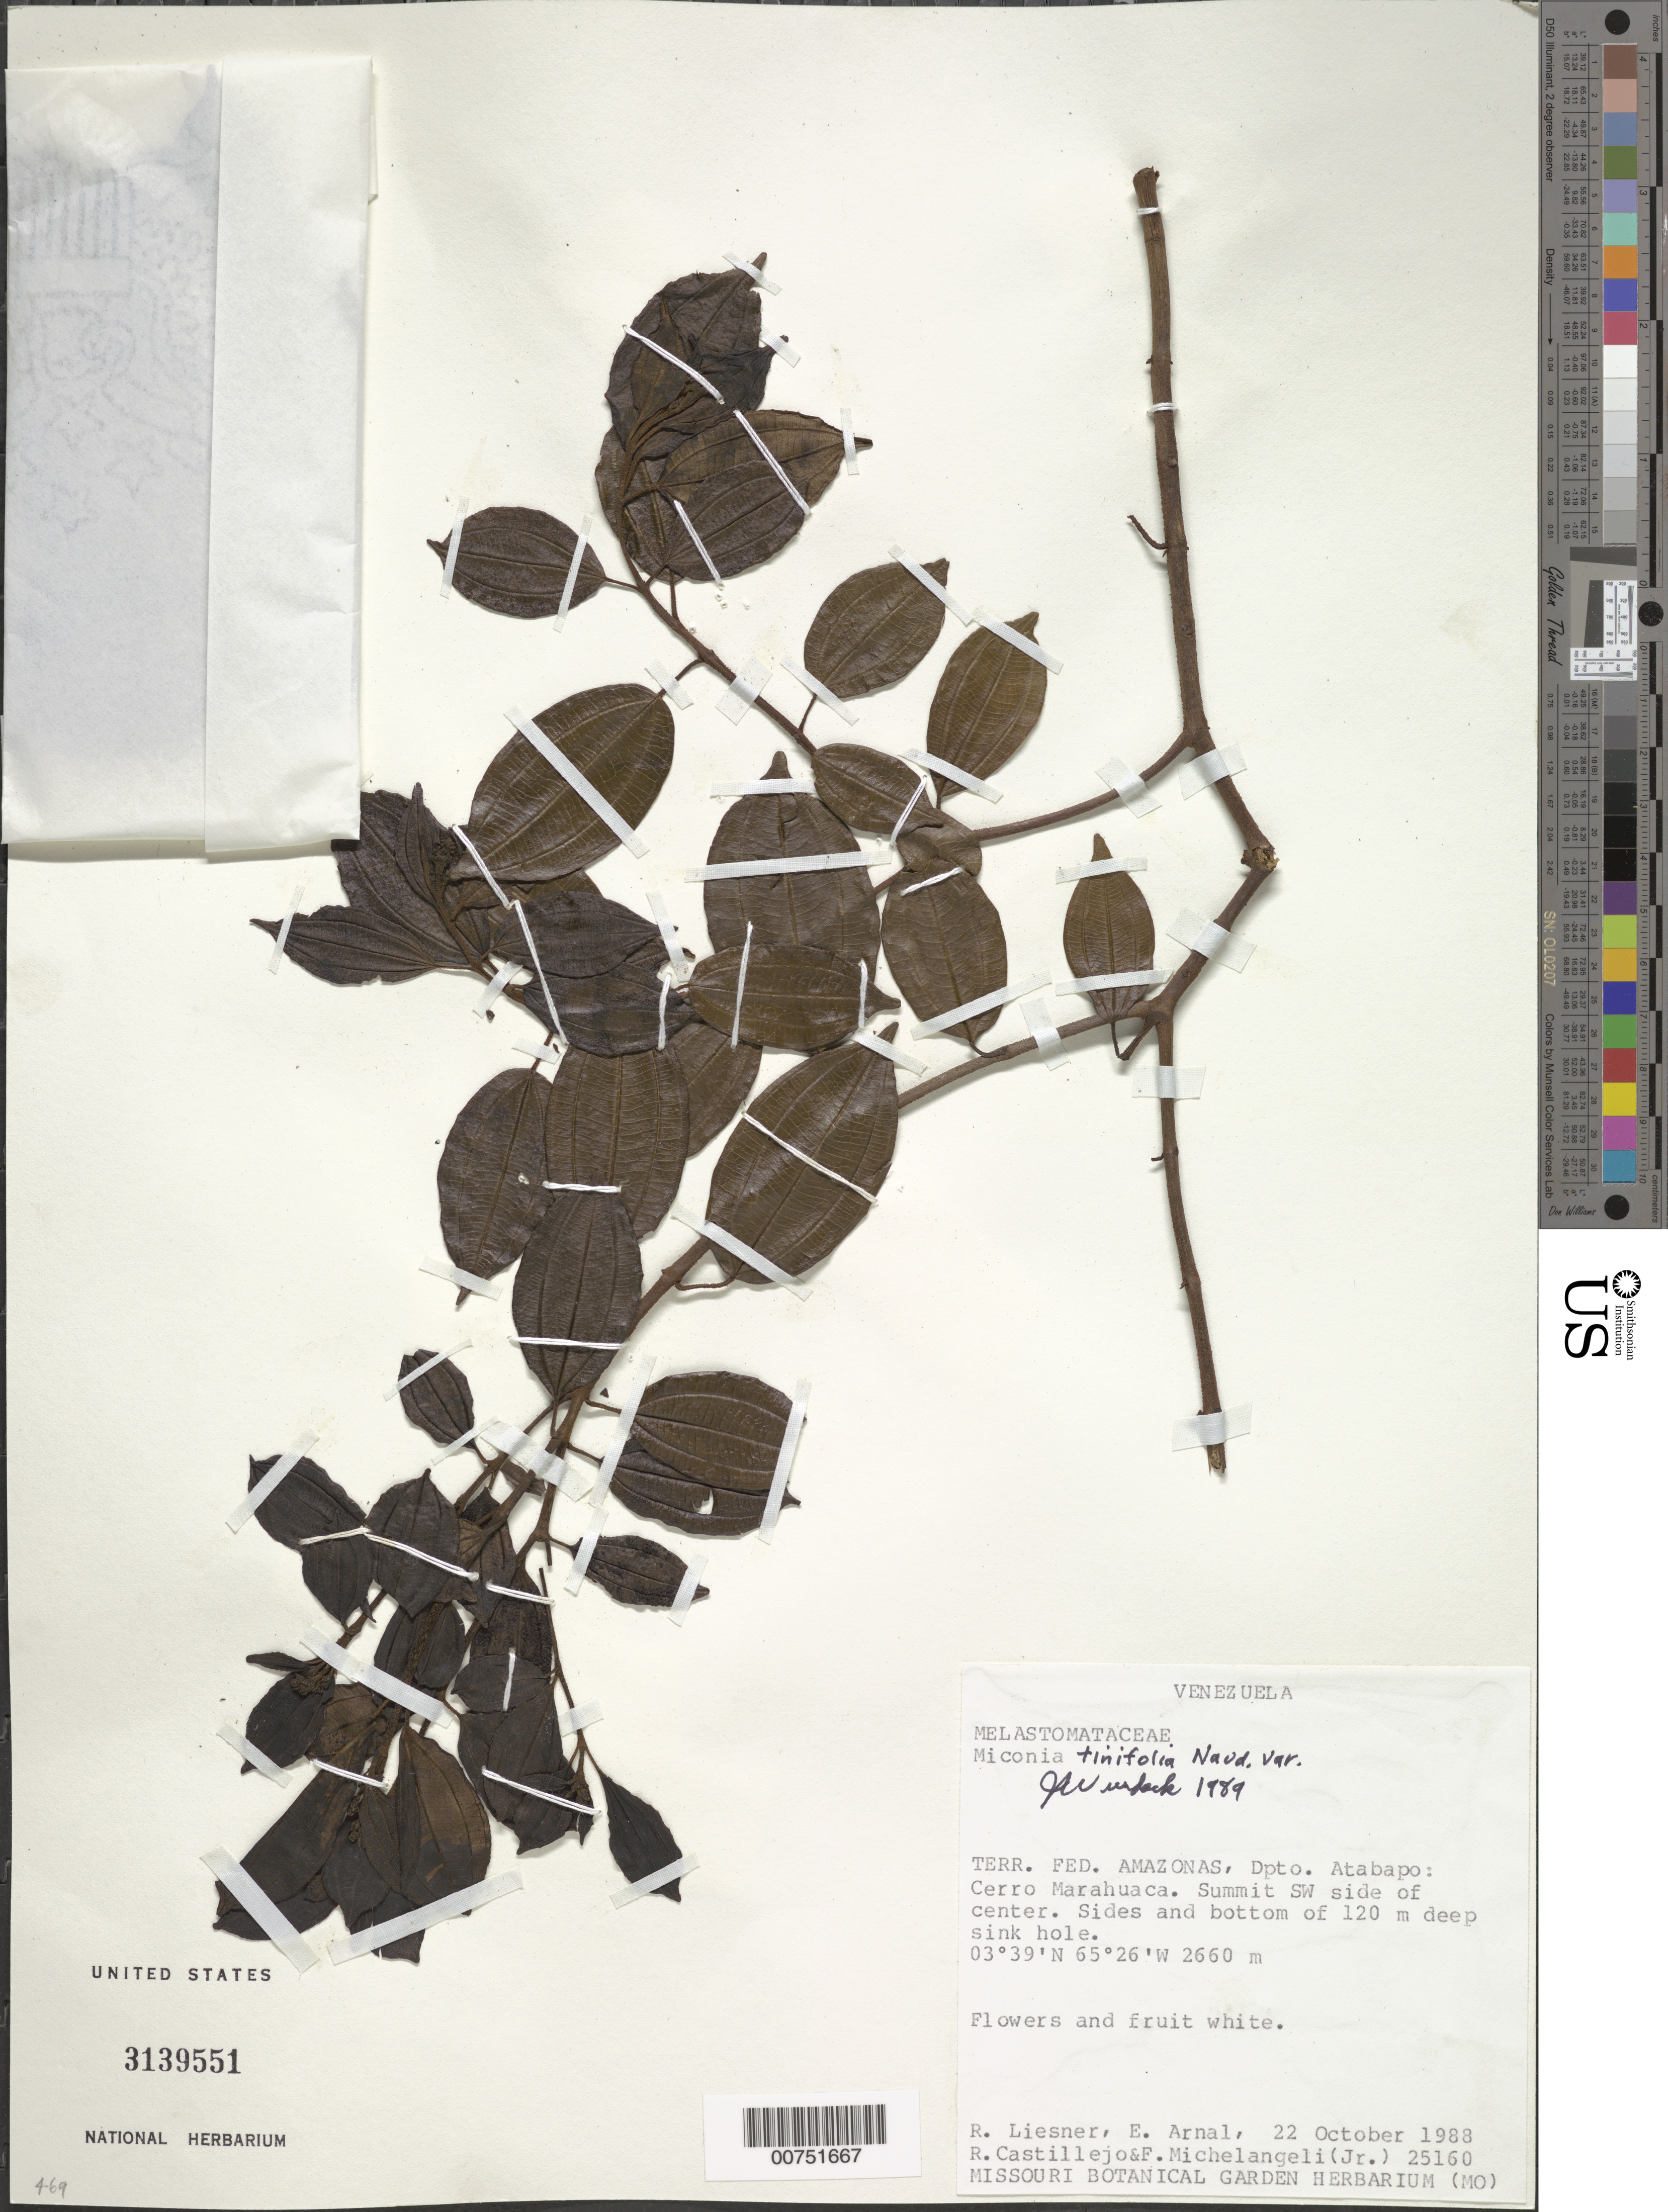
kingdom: Plantae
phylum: Tracheophyta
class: Magnoliopsida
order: Myrtales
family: Melastomataceae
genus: Miconia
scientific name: Miconia tinifolia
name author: Naudin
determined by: Wurdack, John J., (US), US (UNITED STATES)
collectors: R. L. Liesner, E. Arnal, R. Castillejo & F. A. Michelangeli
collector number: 25160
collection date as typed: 22-Oct-88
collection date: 1988-10-22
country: Venezuela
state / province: Amazonas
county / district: Atabapo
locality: Cerro Marahuaca, summit, SW side of center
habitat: Sides and bottom of 120 m deep sink hole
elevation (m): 2660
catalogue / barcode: US 3139551